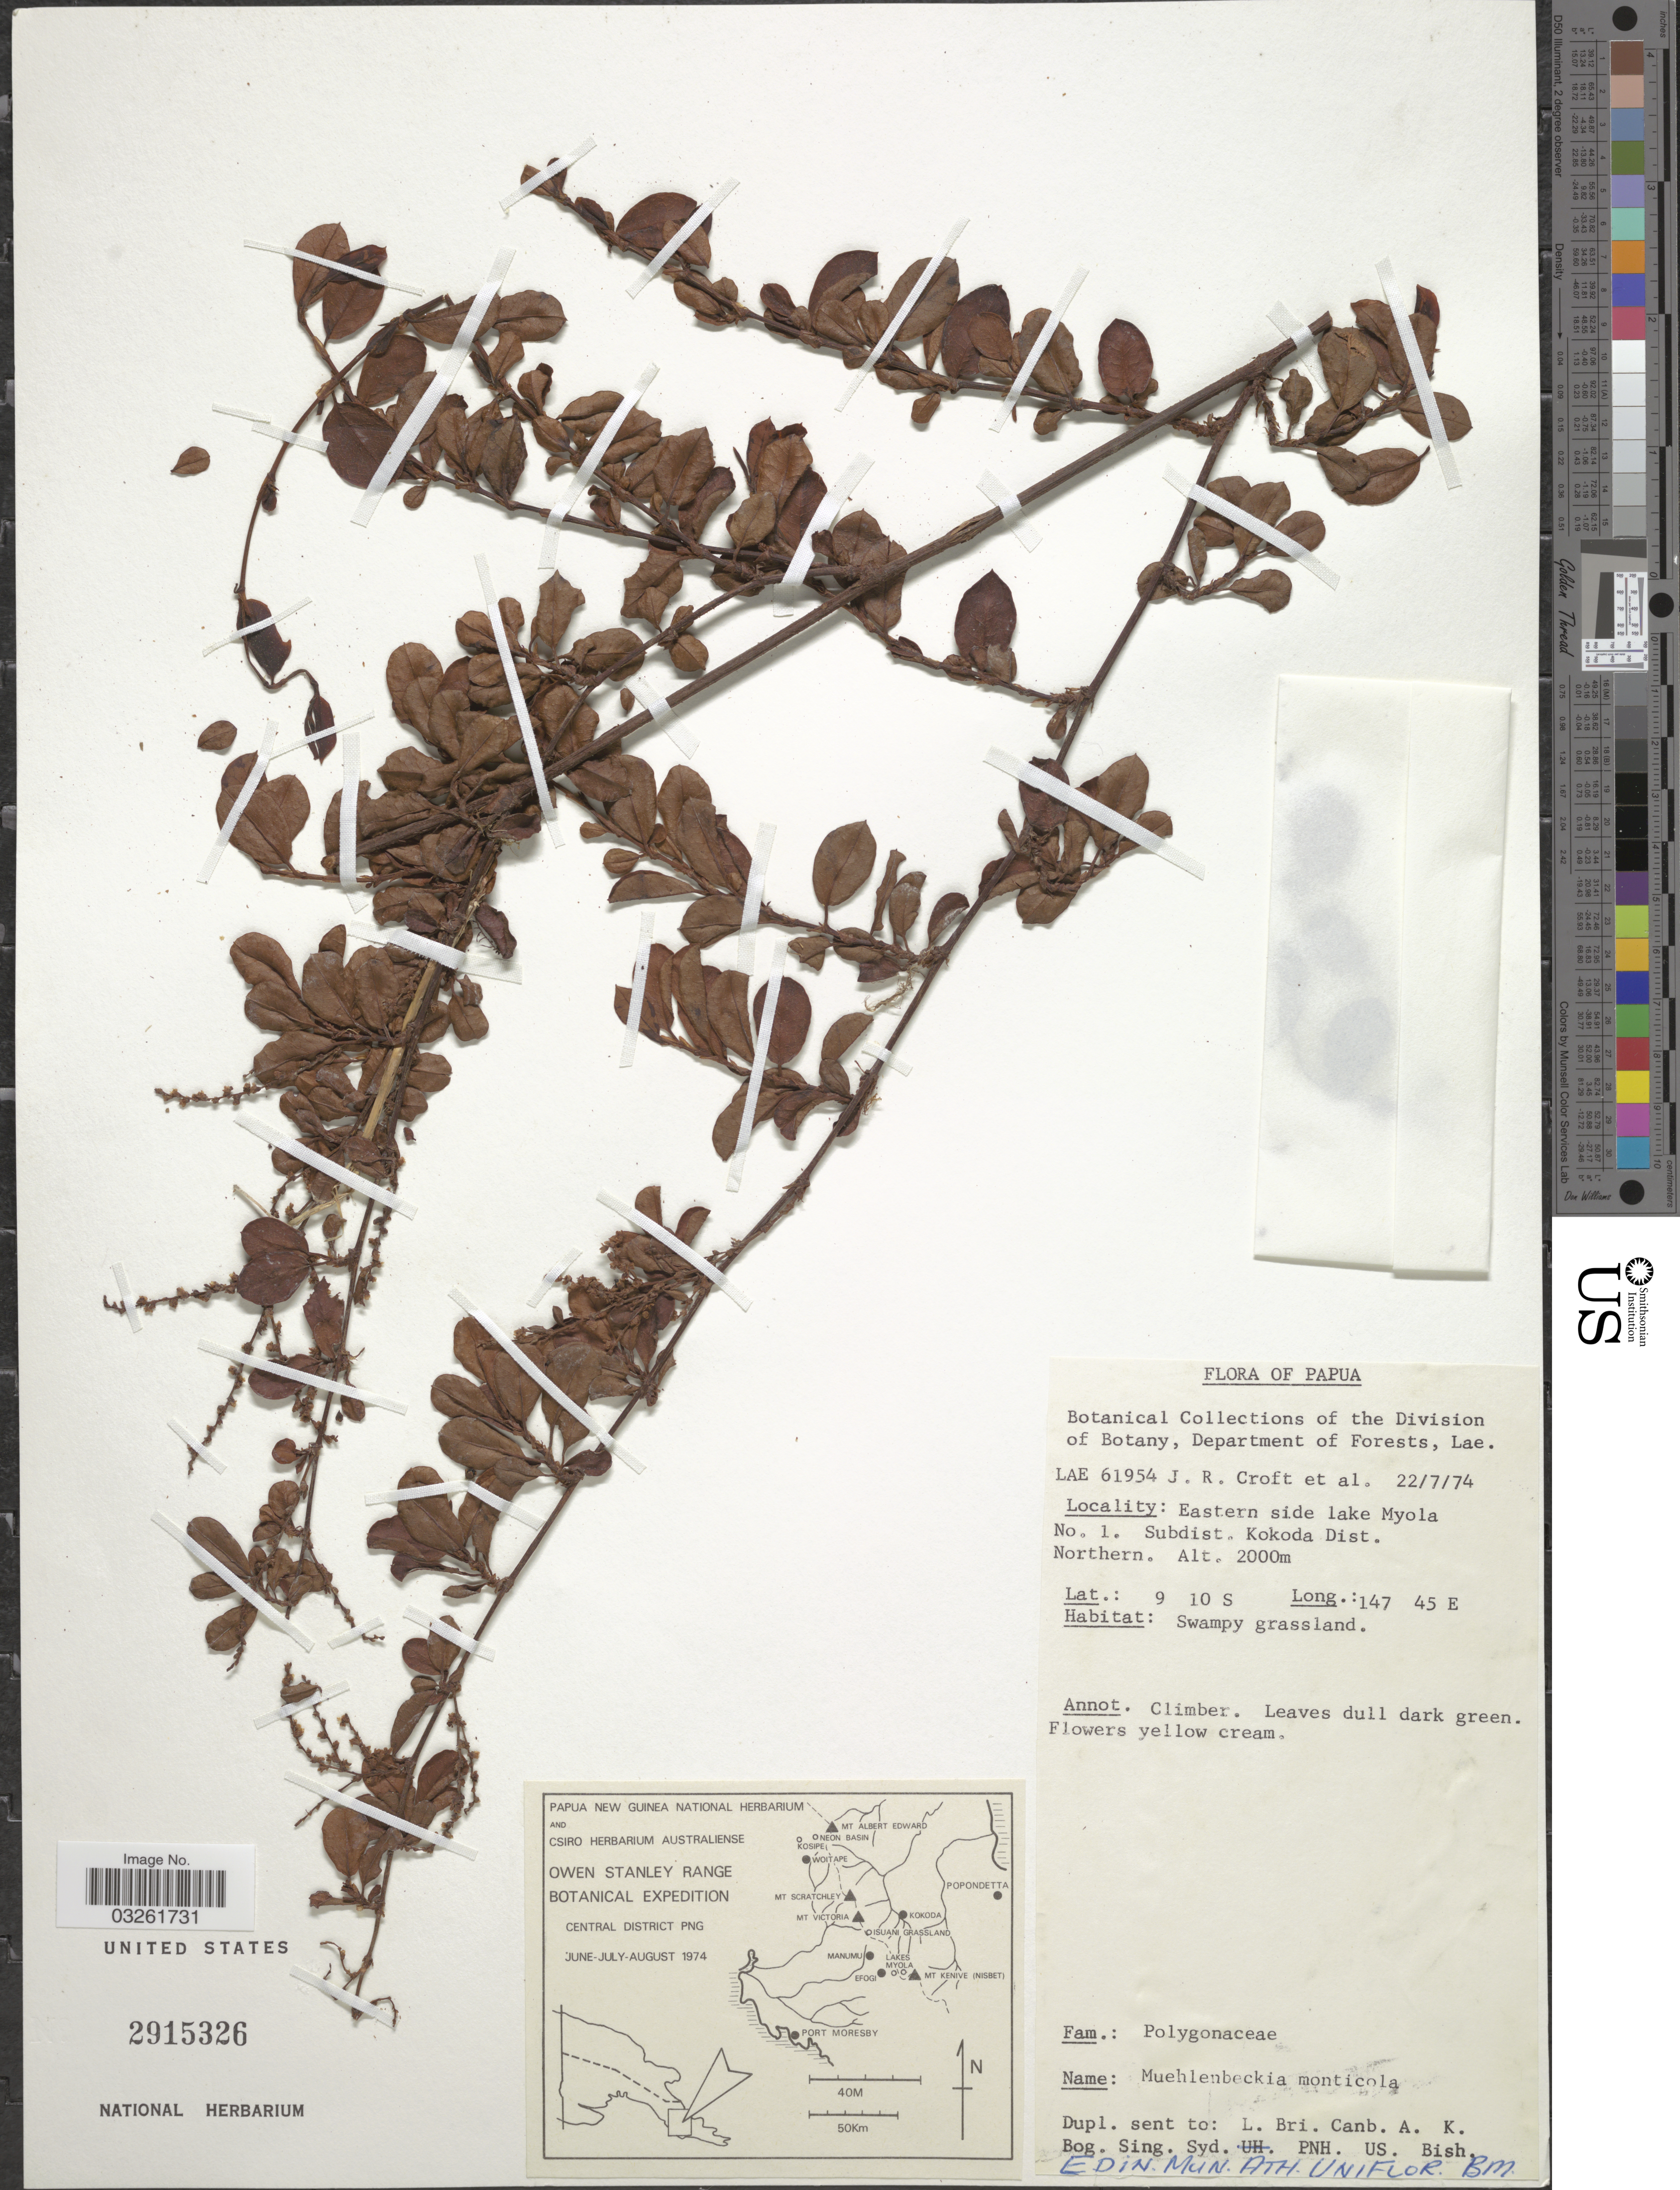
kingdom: Plantae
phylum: Tracheophyta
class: Magnoliopsida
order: Caryophyllales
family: Polygonaceae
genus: Muehlenbeckia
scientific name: Muehlenbeckia monticola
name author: Pulle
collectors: J. R. Croft & et al.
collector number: LAE 61954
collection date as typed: Transcribed d/m/y: 22/7/74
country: Papua New Guinea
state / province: Northern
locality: Papua. Eastern side lake Myola No. 1. Subdist. Kokoda Dist. Northern.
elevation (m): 2000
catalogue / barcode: US 2915326